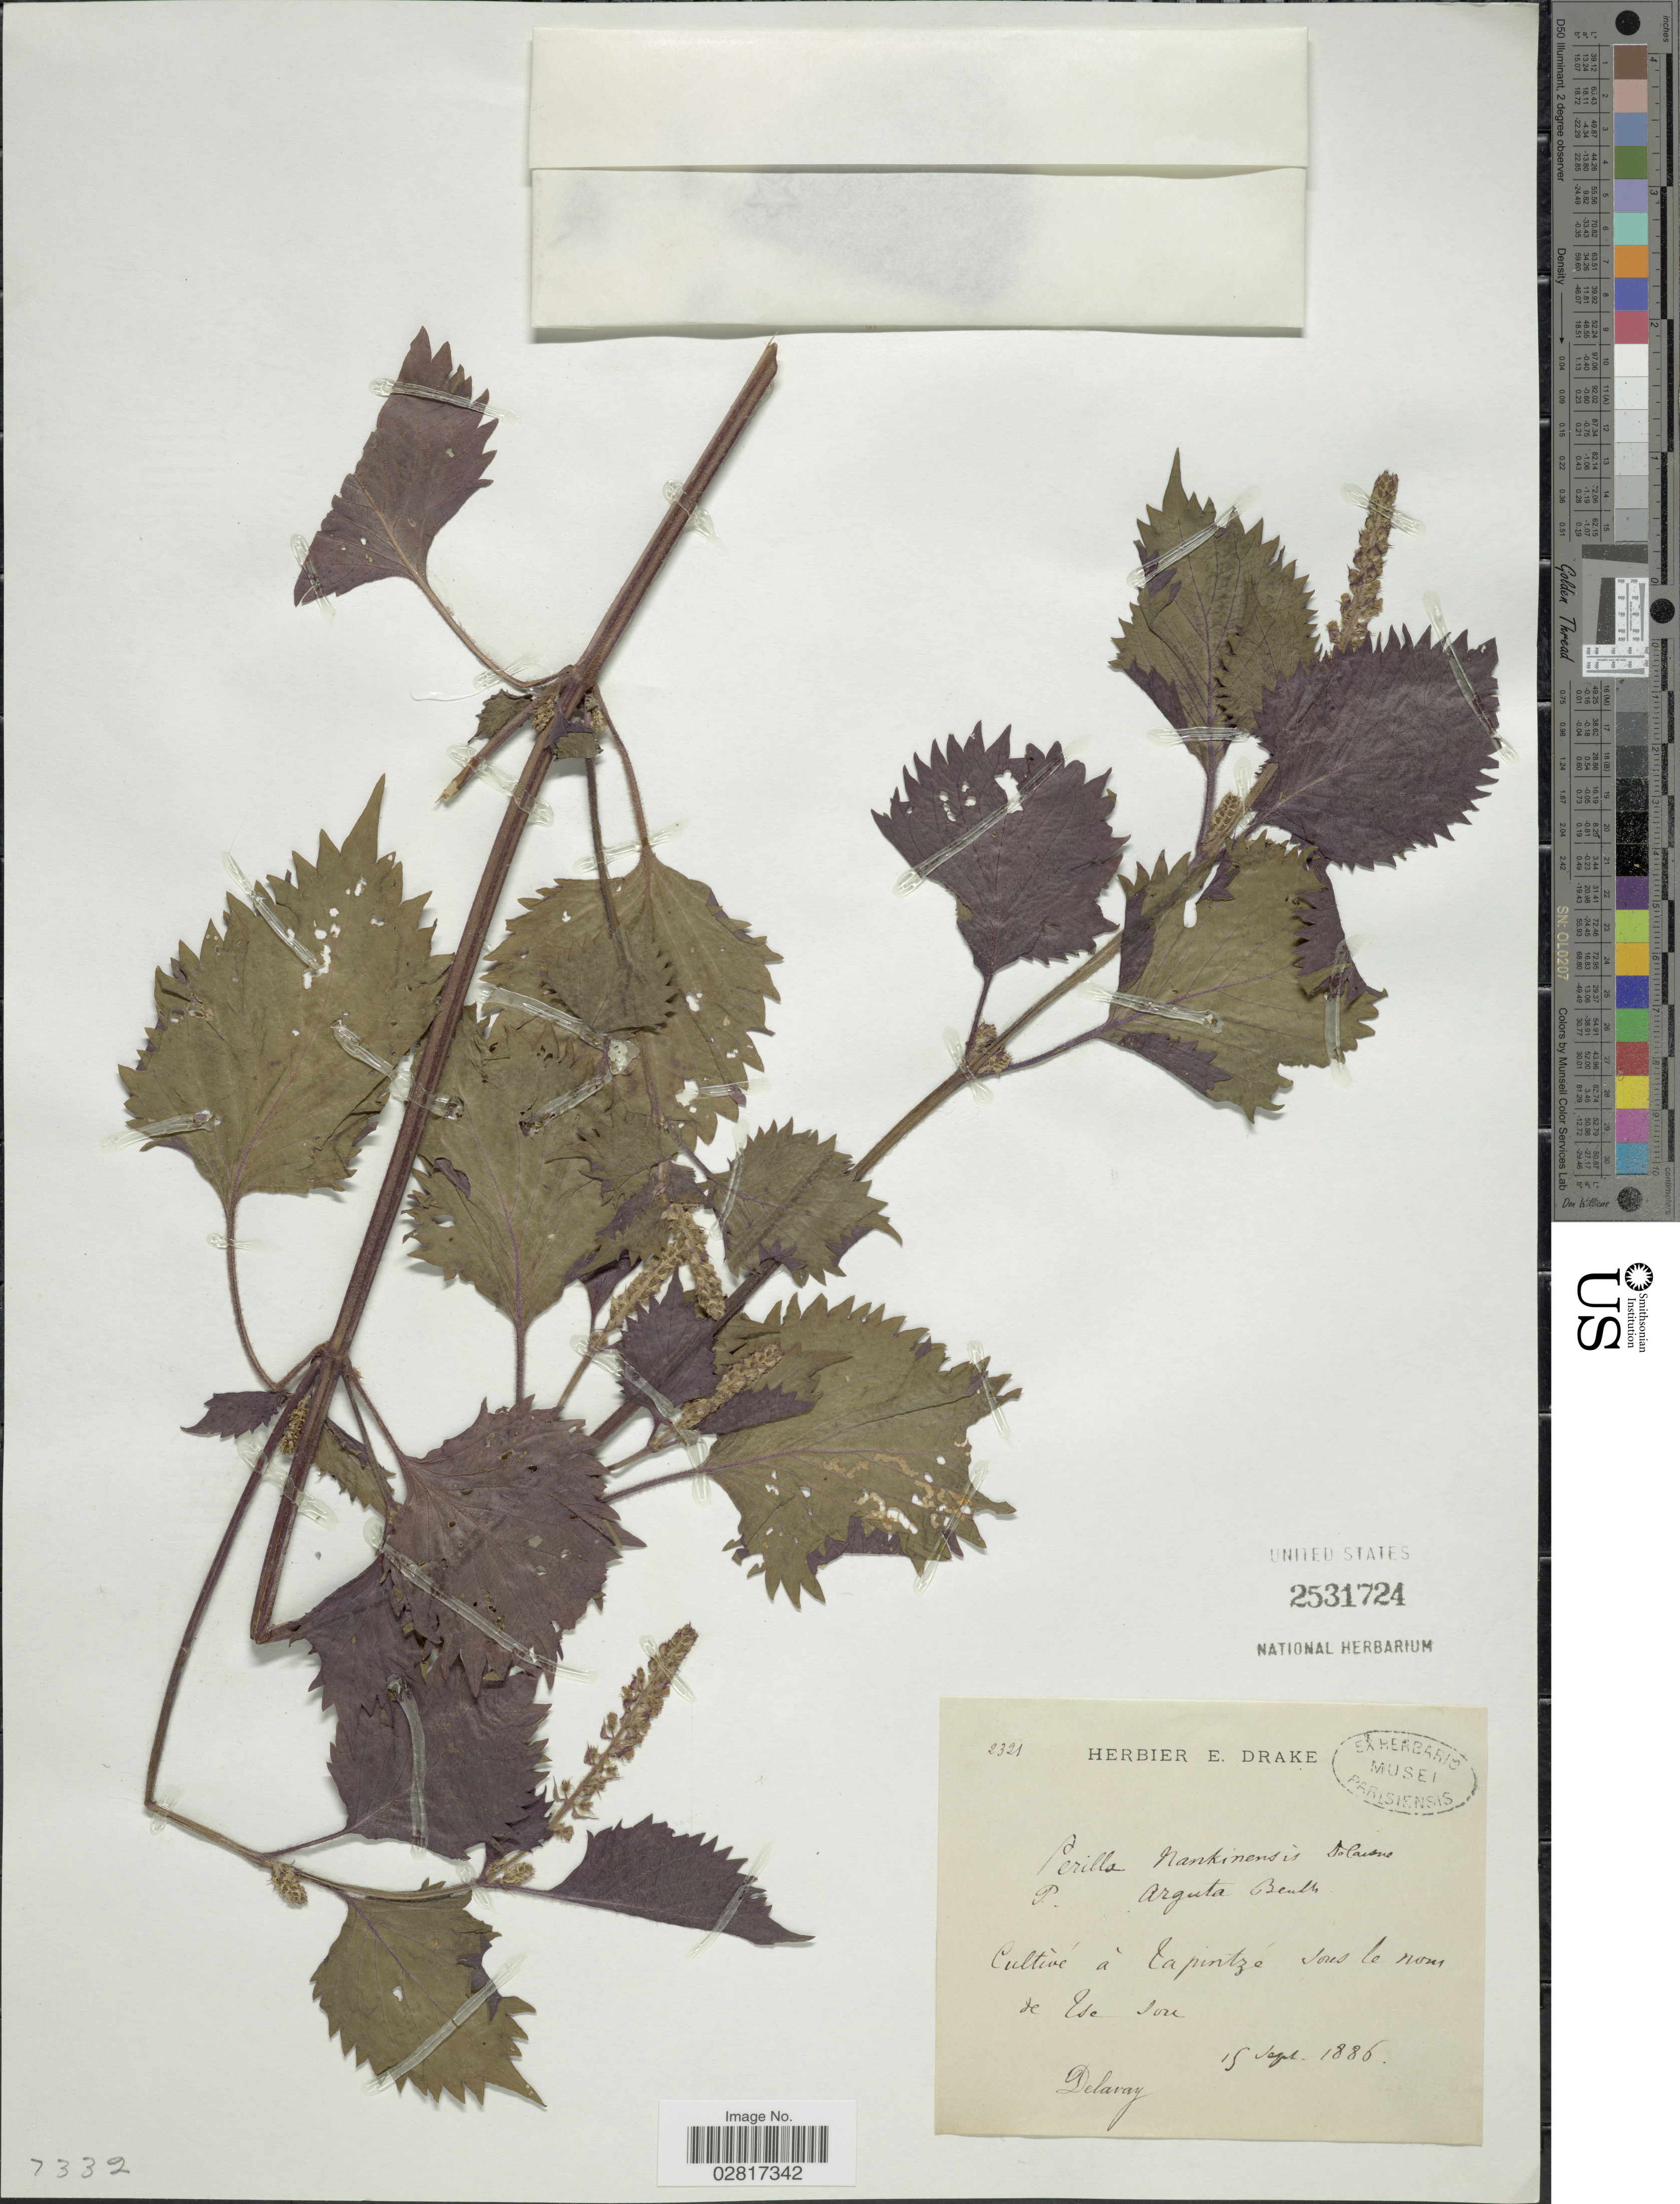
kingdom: Plantae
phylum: Tracheophyta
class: Magnoliopsida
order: Lamiales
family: Lamiaceae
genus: Perilla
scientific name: Perilla frutescens var. crispa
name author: (Thunb.) H. Deane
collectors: Delavay, --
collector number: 2321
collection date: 1886-09-15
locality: La pintzé sous le noun de Ise sou [interpreted]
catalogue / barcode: US 2531724